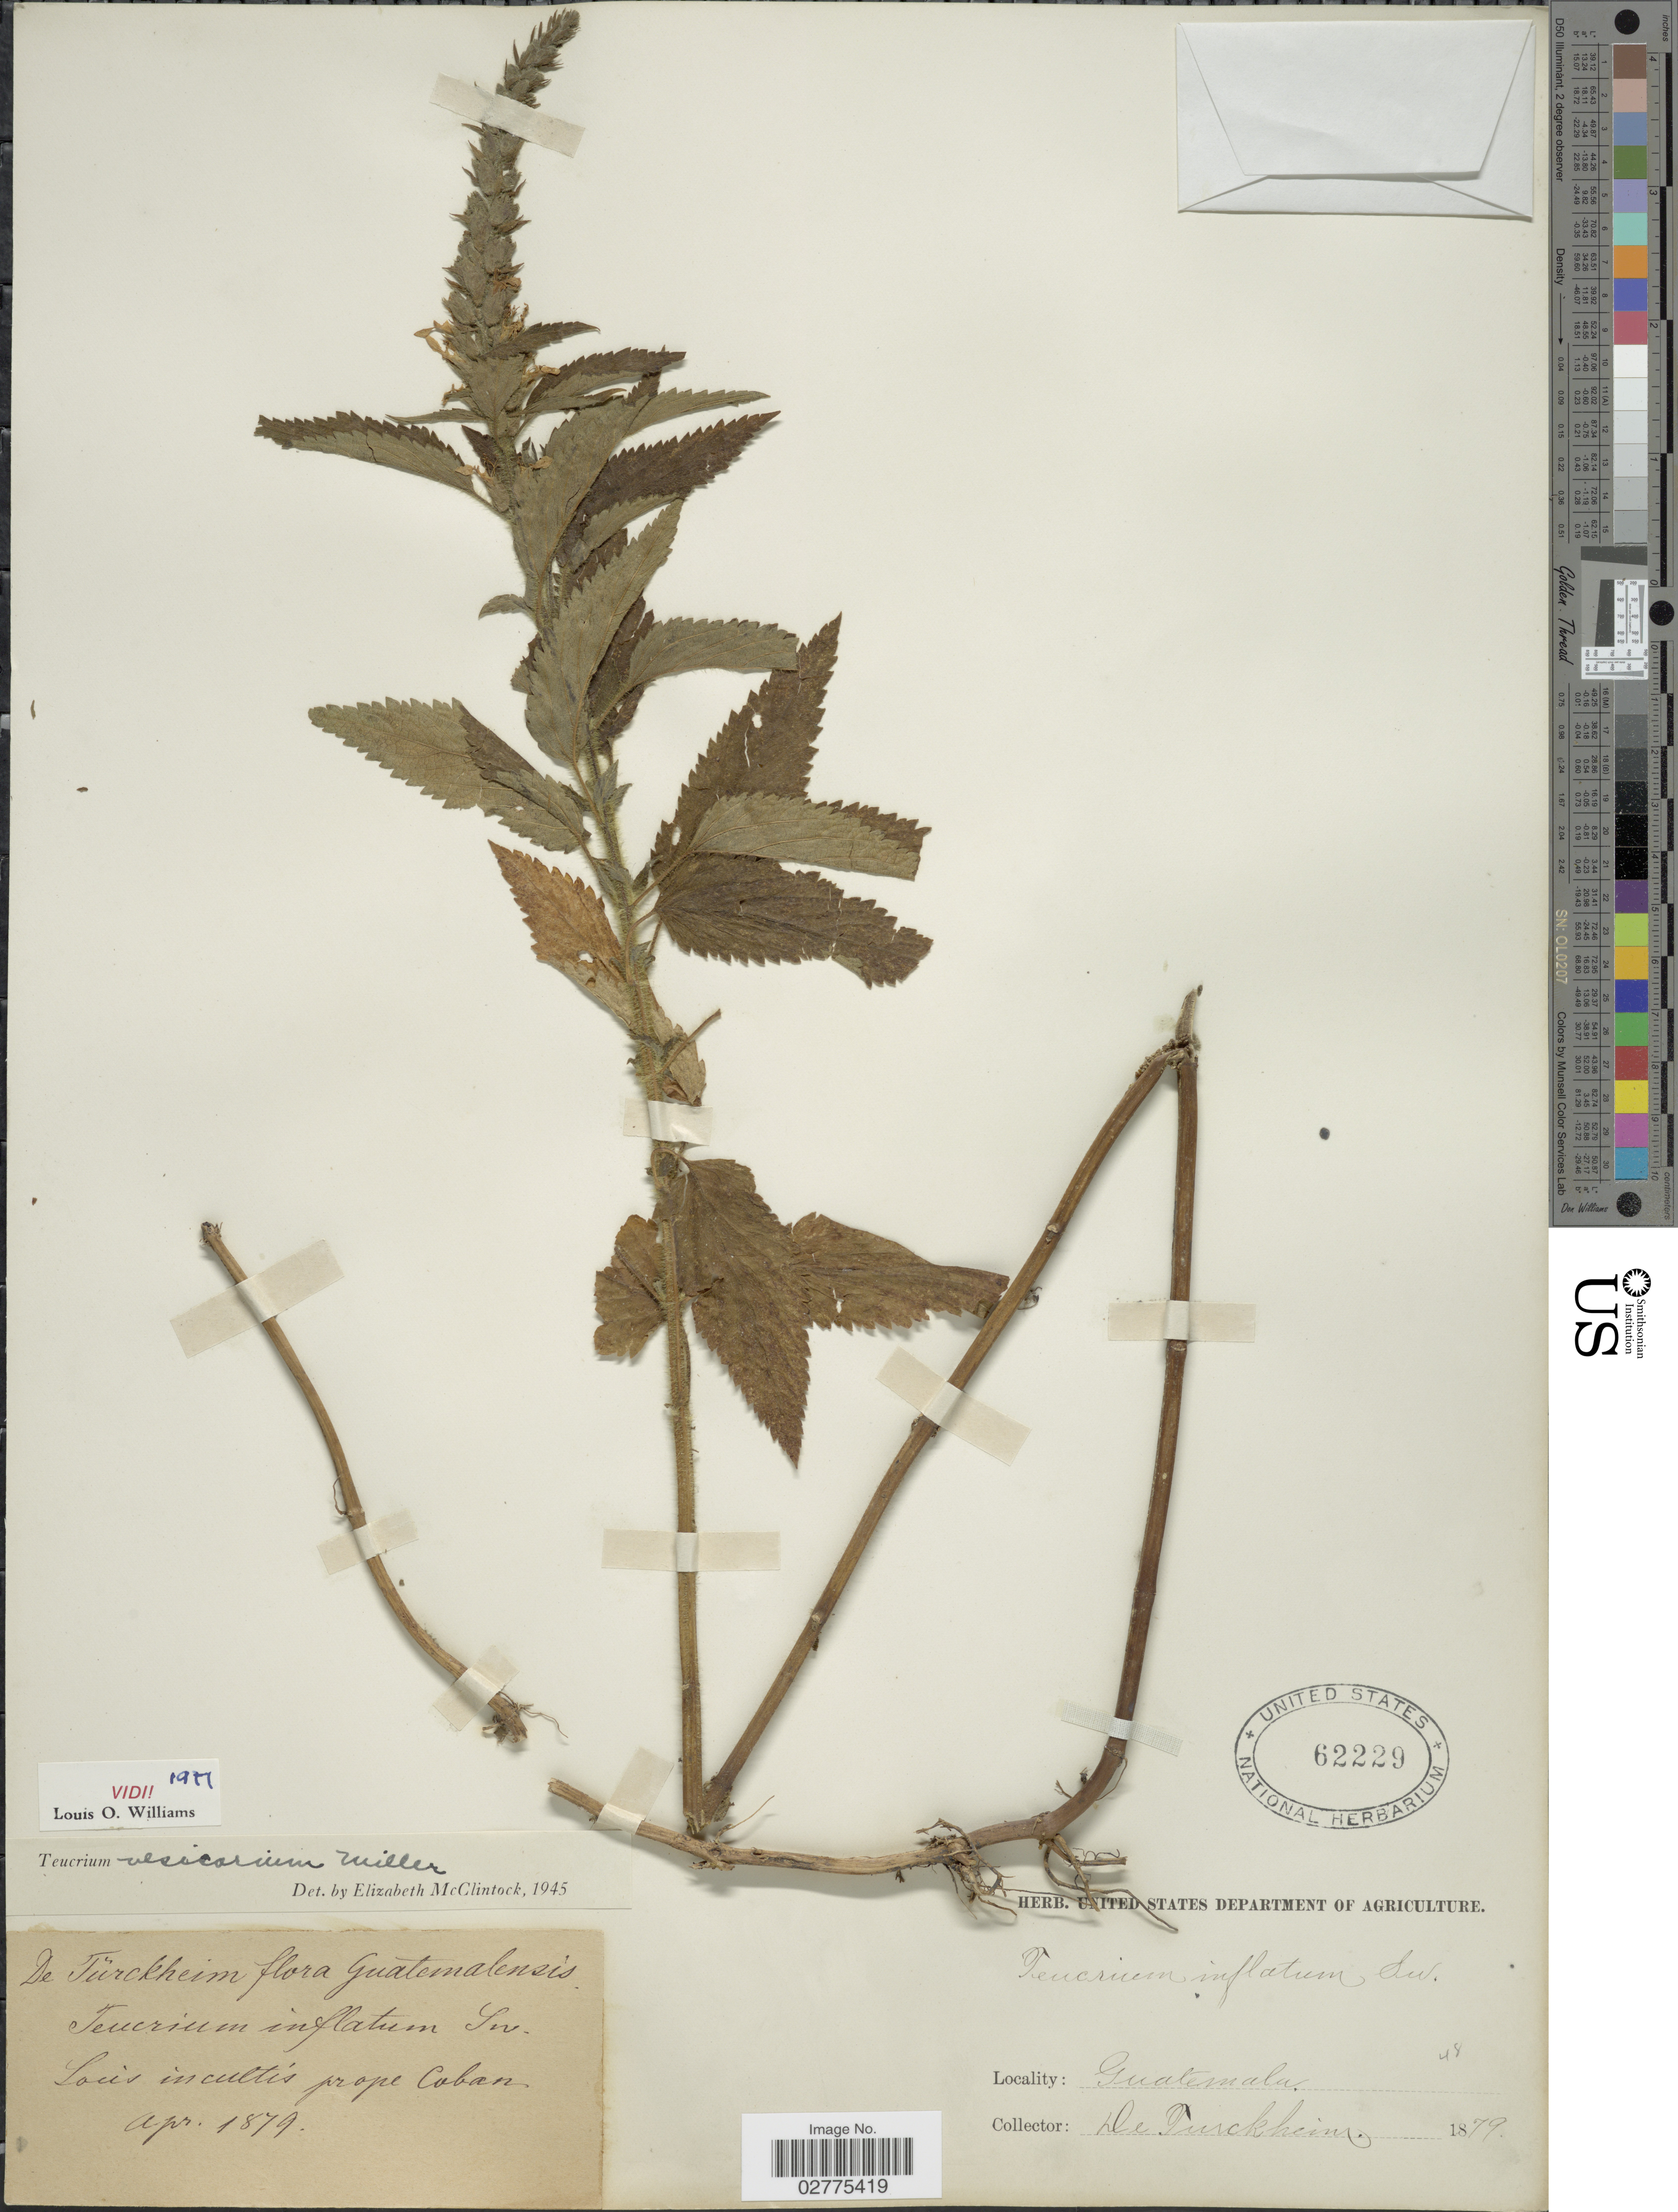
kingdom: Plantae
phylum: Tracheophyta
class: Magnoliopsida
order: Lamiales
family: Lamiaceae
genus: Teucrium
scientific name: Teucrium vesicarium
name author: Mill.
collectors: -. De Türckheim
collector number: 48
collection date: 1879-04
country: Guatemala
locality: Locis incultis prope Coban.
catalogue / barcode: US 62229